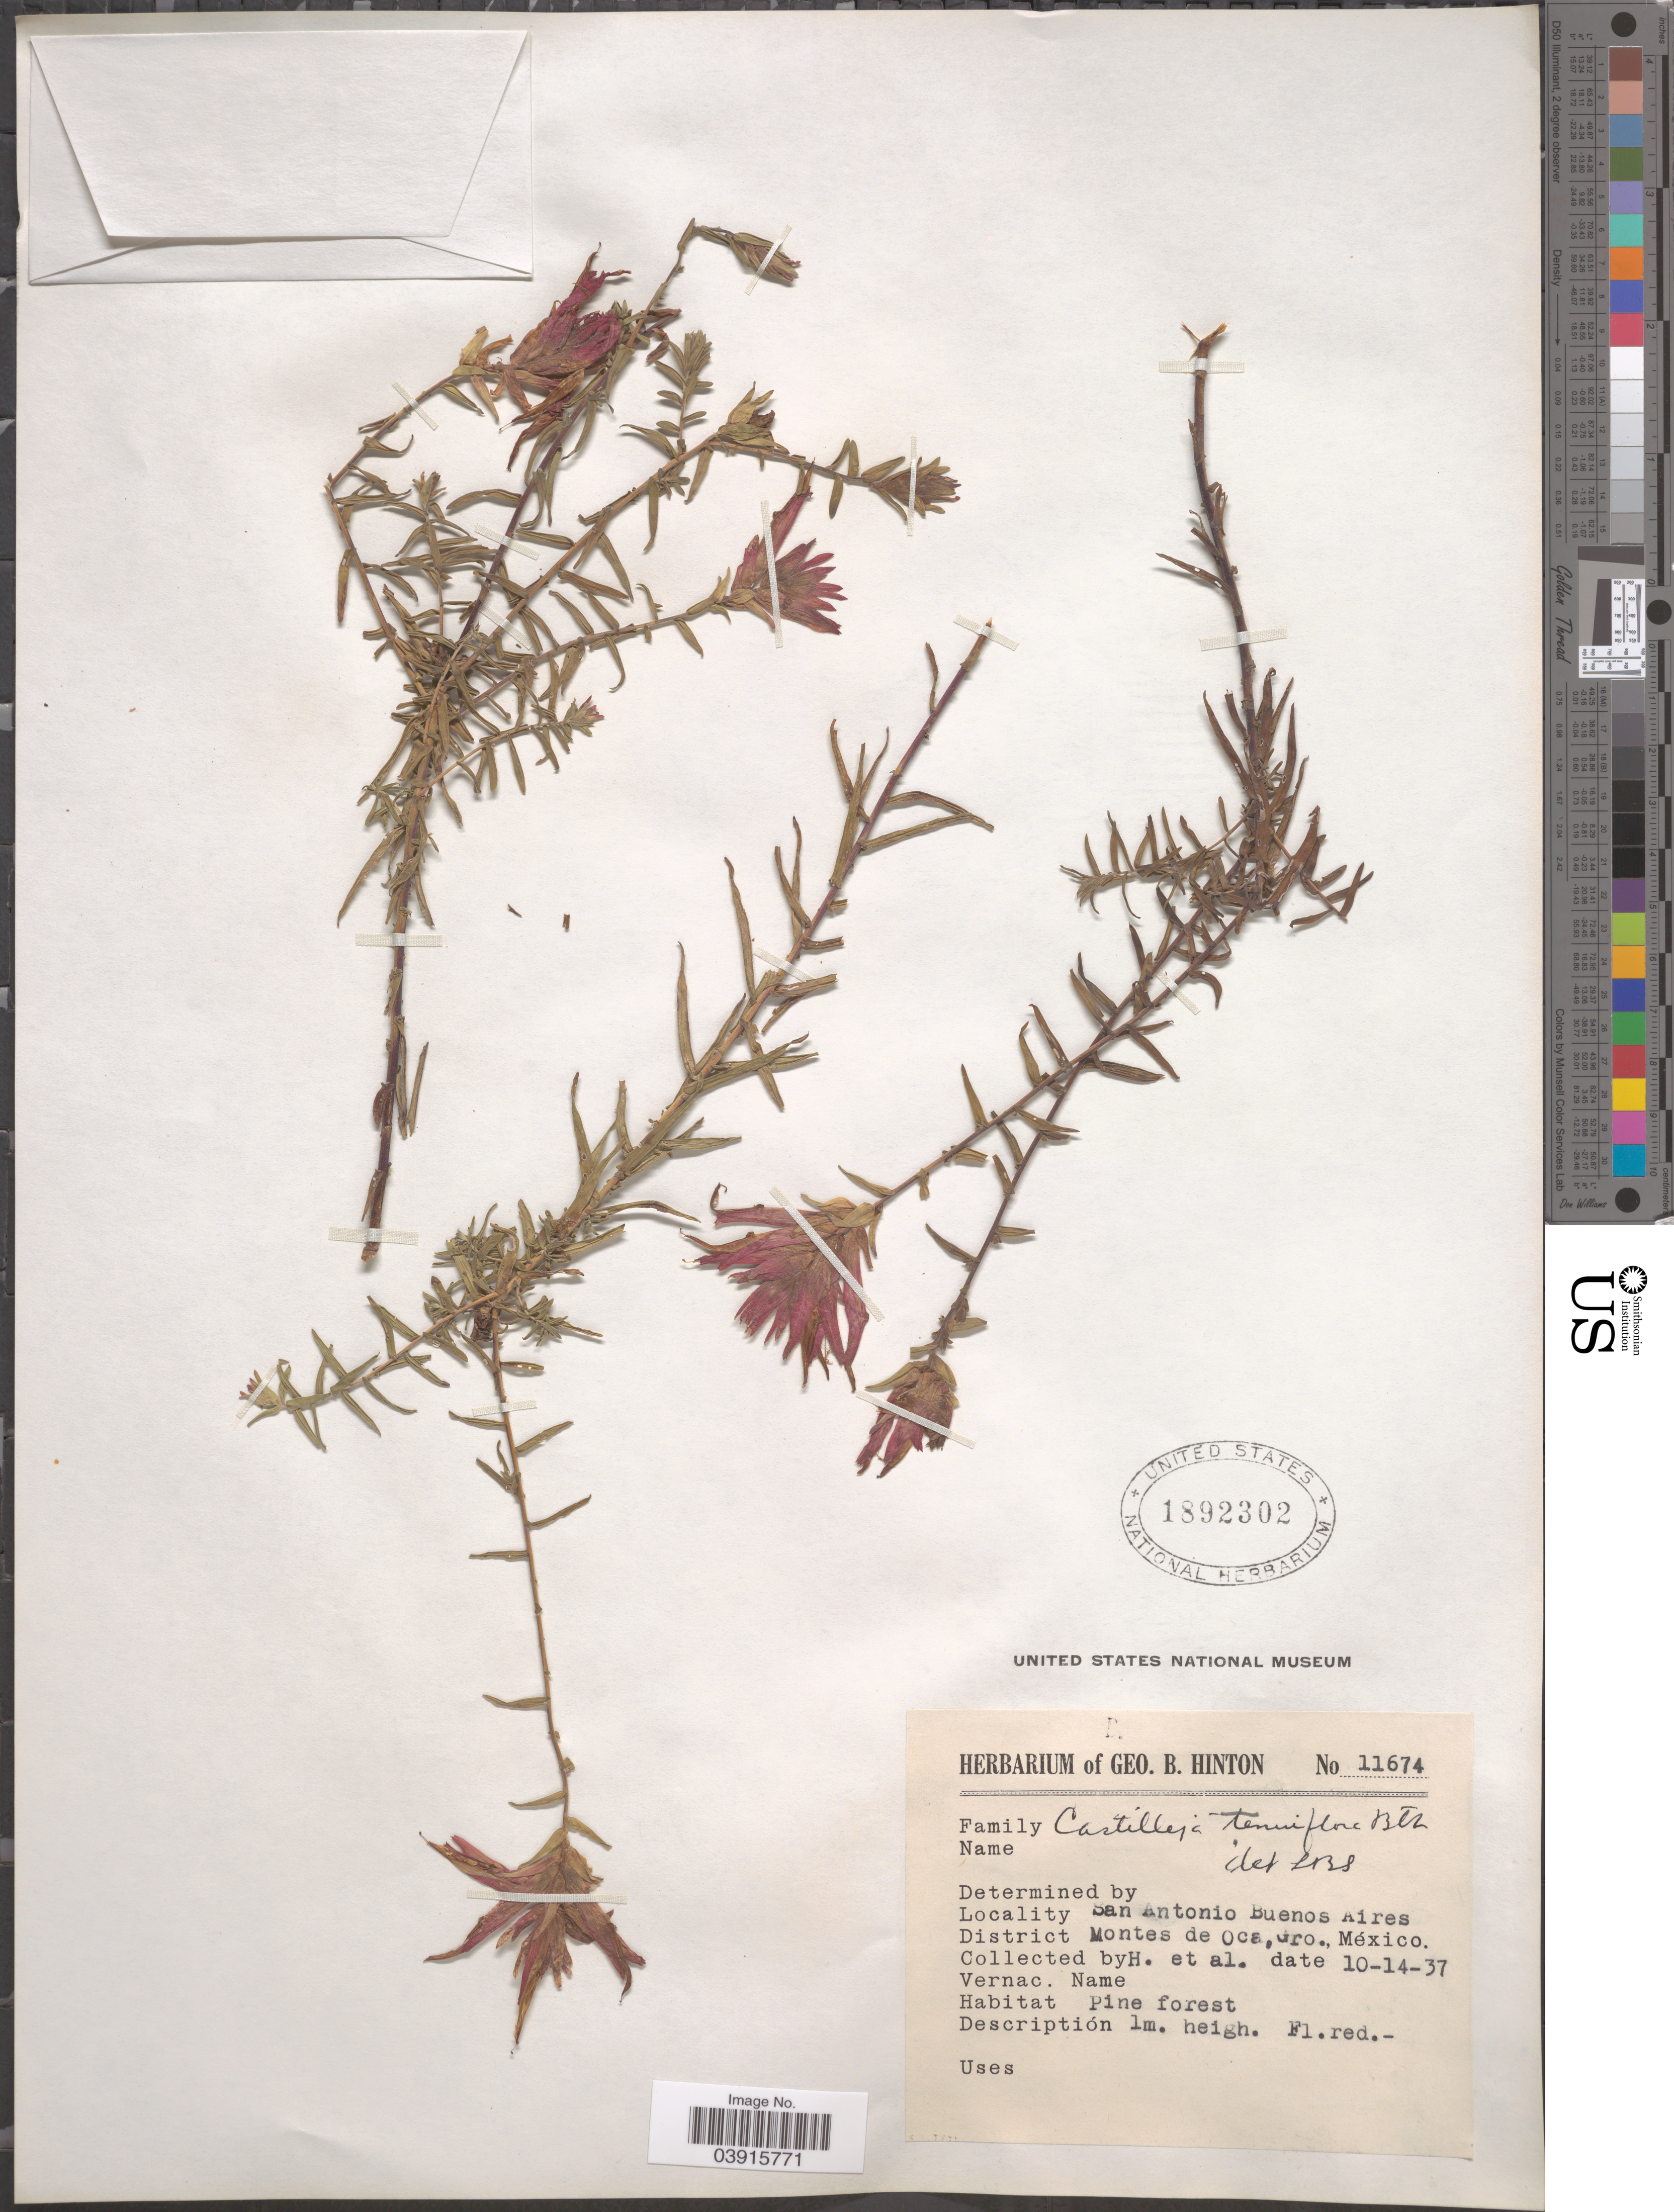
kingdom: Plantae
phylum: Tracheophyta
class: Magnoliopsida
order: Lamiales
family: Orobanchaceae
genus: Castilleja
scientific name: Castilleja tenuiflora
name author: Benth.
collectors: G. B. Hinton & et al.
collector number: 11674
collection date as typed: Transcribed d/m/y: 14/10/37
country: Mexico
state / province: Guerrero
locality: San Antonio Buenos Aires. District Montes de Oca.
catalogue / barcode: US 1892302